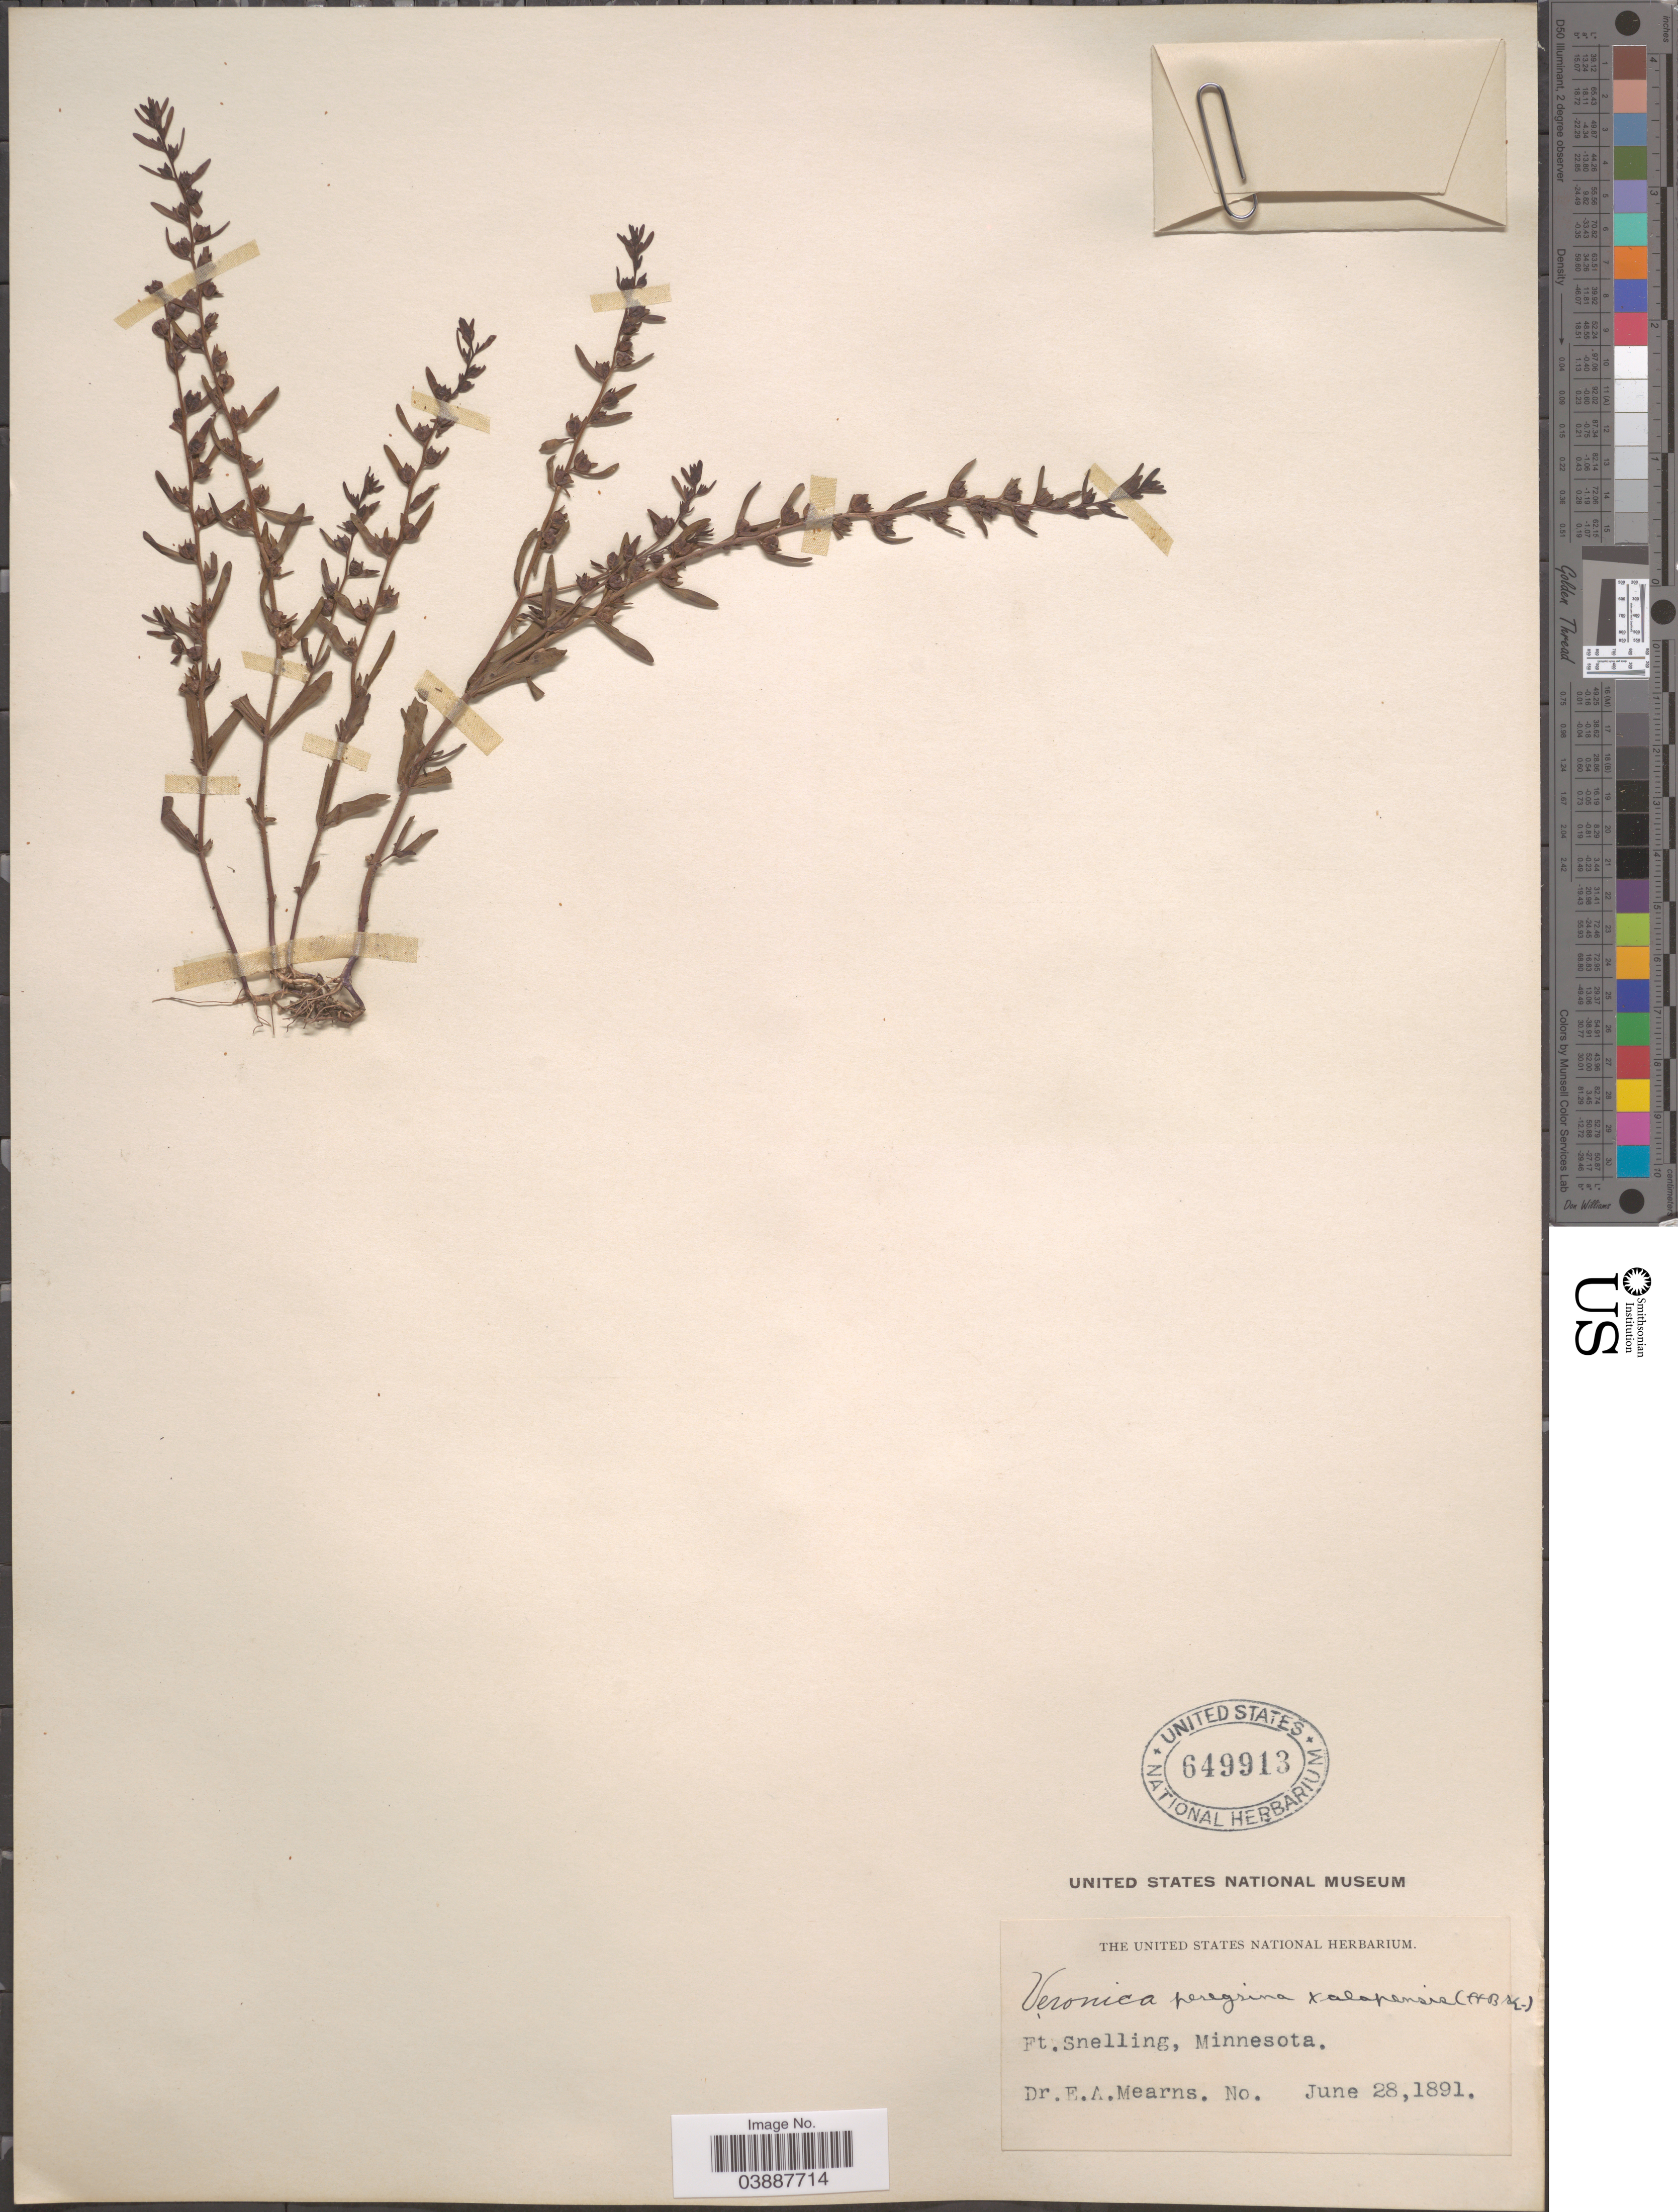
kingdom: Plantae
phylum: Tracheophyta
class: Magnoliopsida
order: Lamiales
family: Plantaginaceae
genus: Veronica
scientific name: Veronica peregrina var. xalapensis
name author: Kunth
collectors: E. A. Mearns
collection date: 1891-06-28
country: United States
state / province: Minnesota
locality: Ft. Snelling.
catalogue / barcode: US 649913